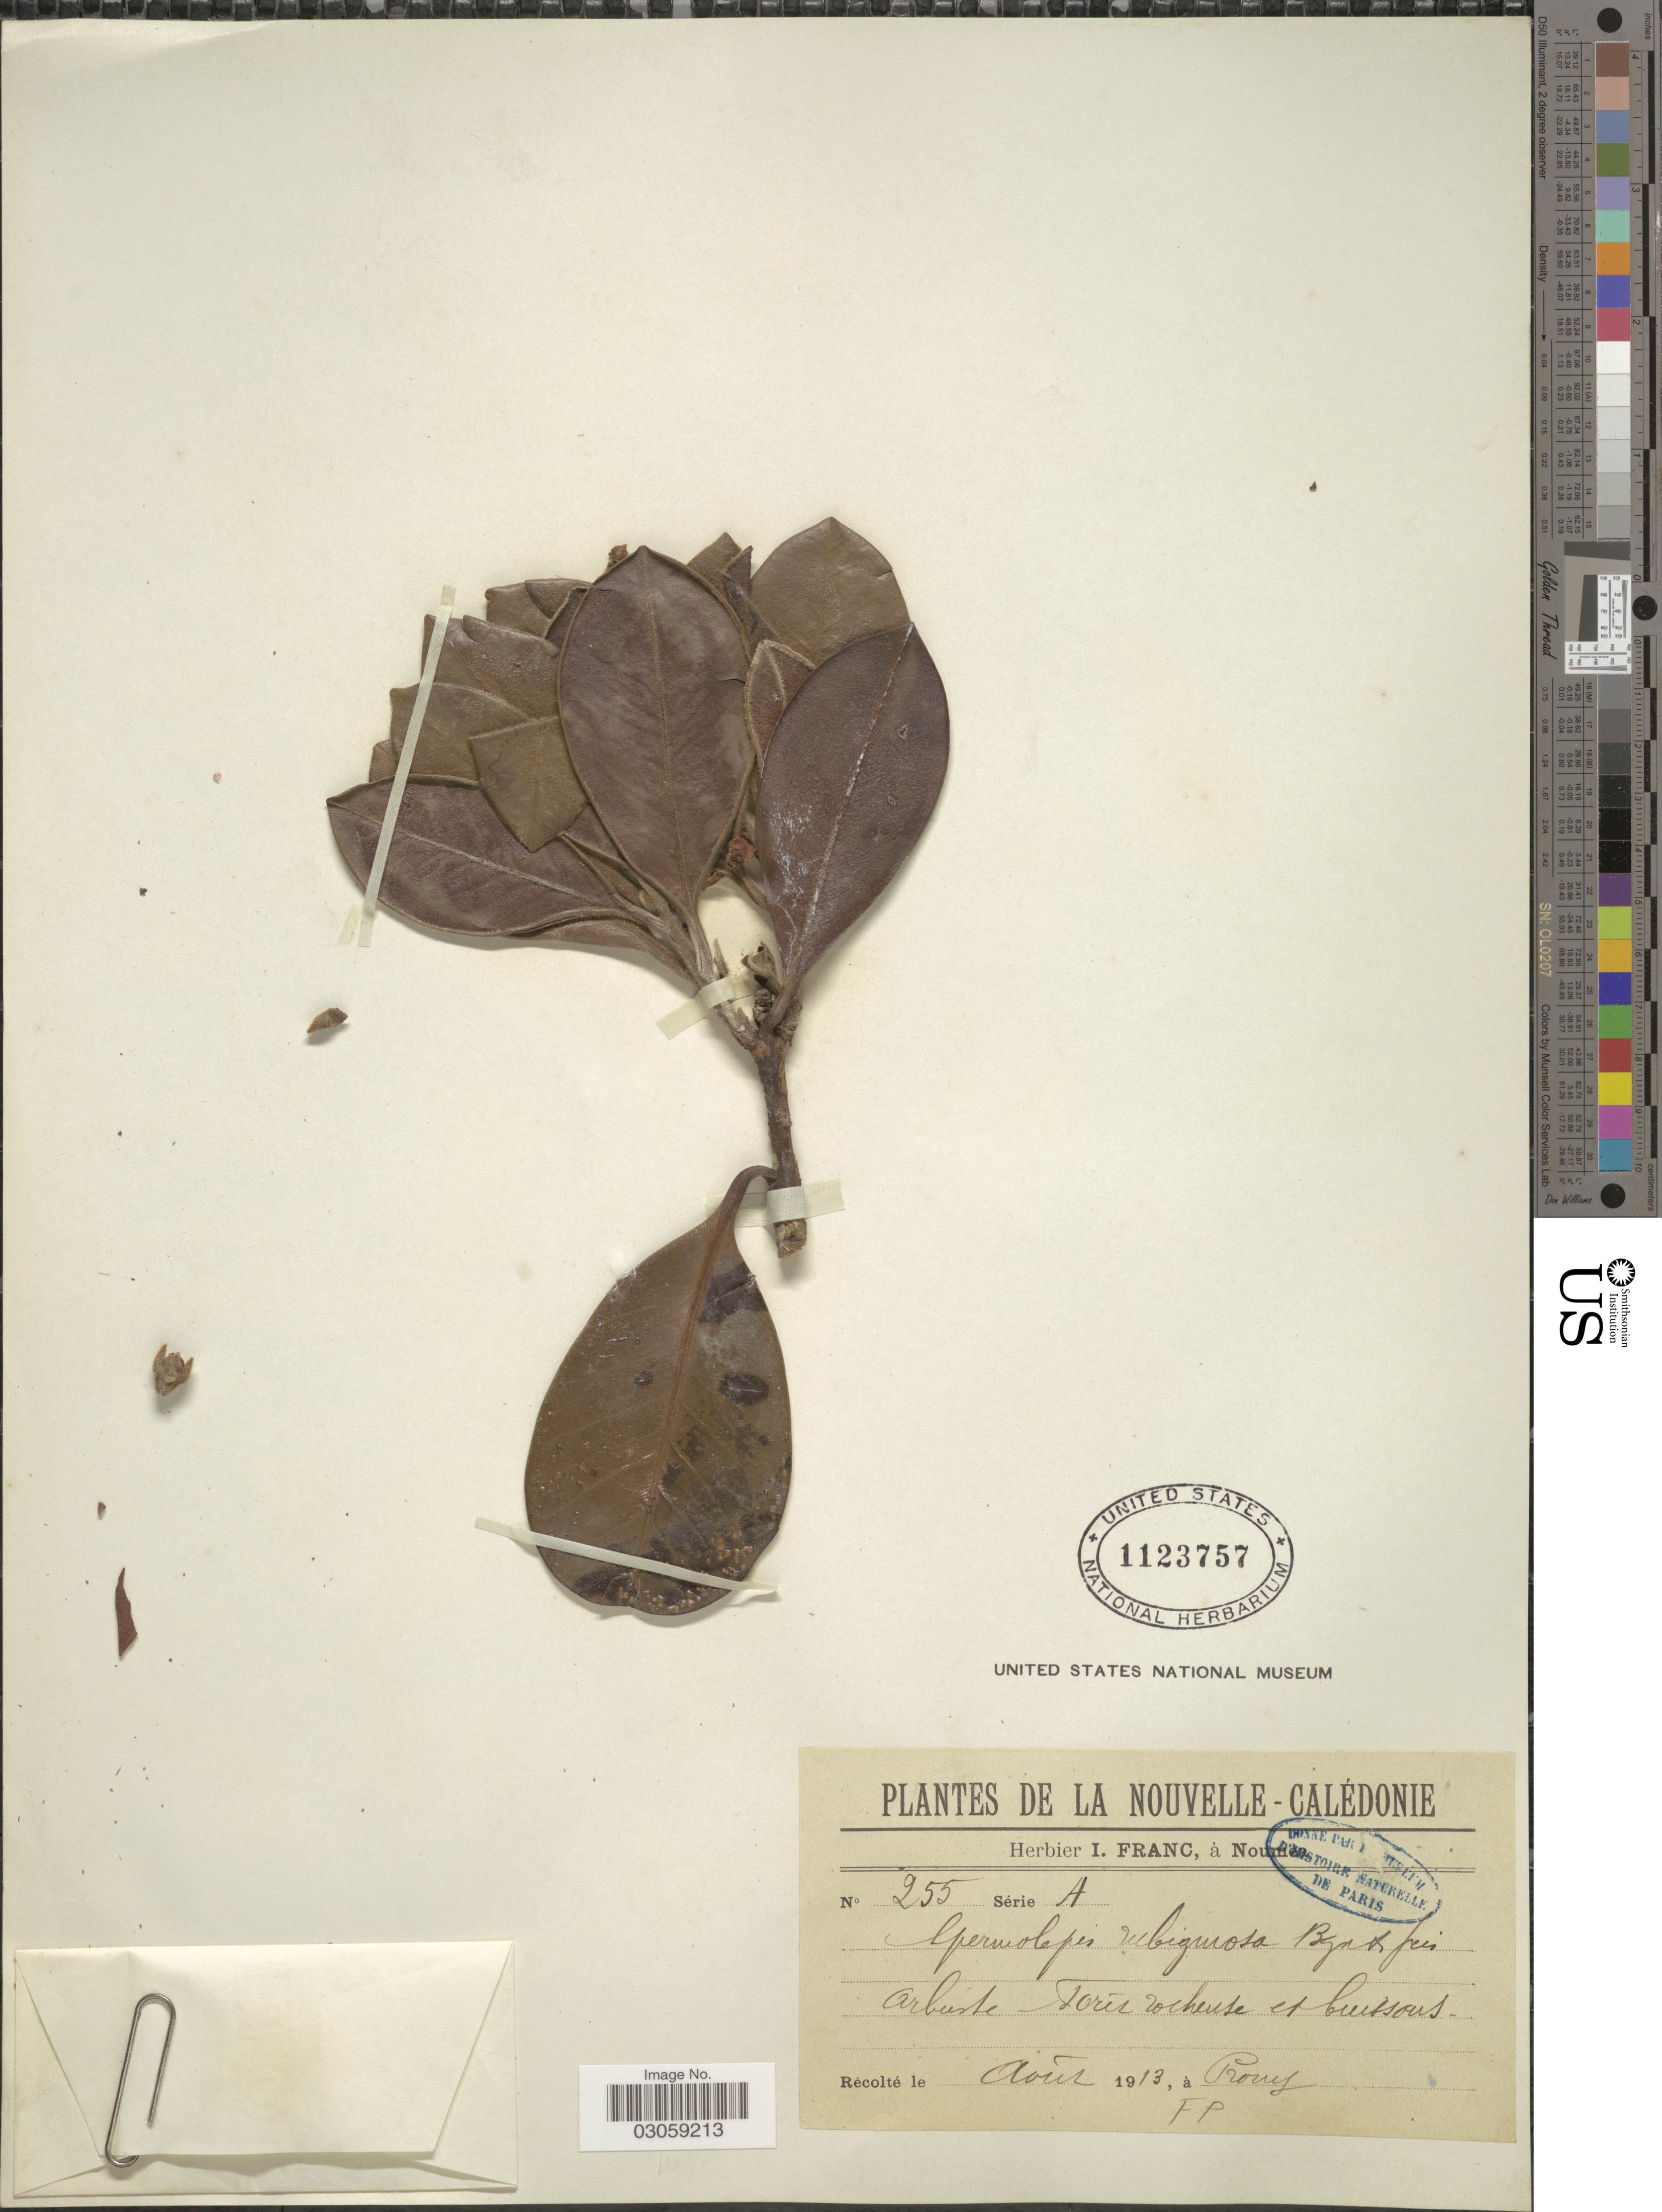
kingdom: Plantae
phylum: Tracheophyta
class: Magnoliopsida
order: Myrtales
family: Myrtaceae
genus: Eugenia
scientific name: Eugenia veillonii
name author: N. Snow & Callm.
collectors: -. Prony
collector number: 255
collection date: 1913-08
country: New Caledonia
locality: Nouvelle-Calédonie.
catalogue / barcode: US 1123757